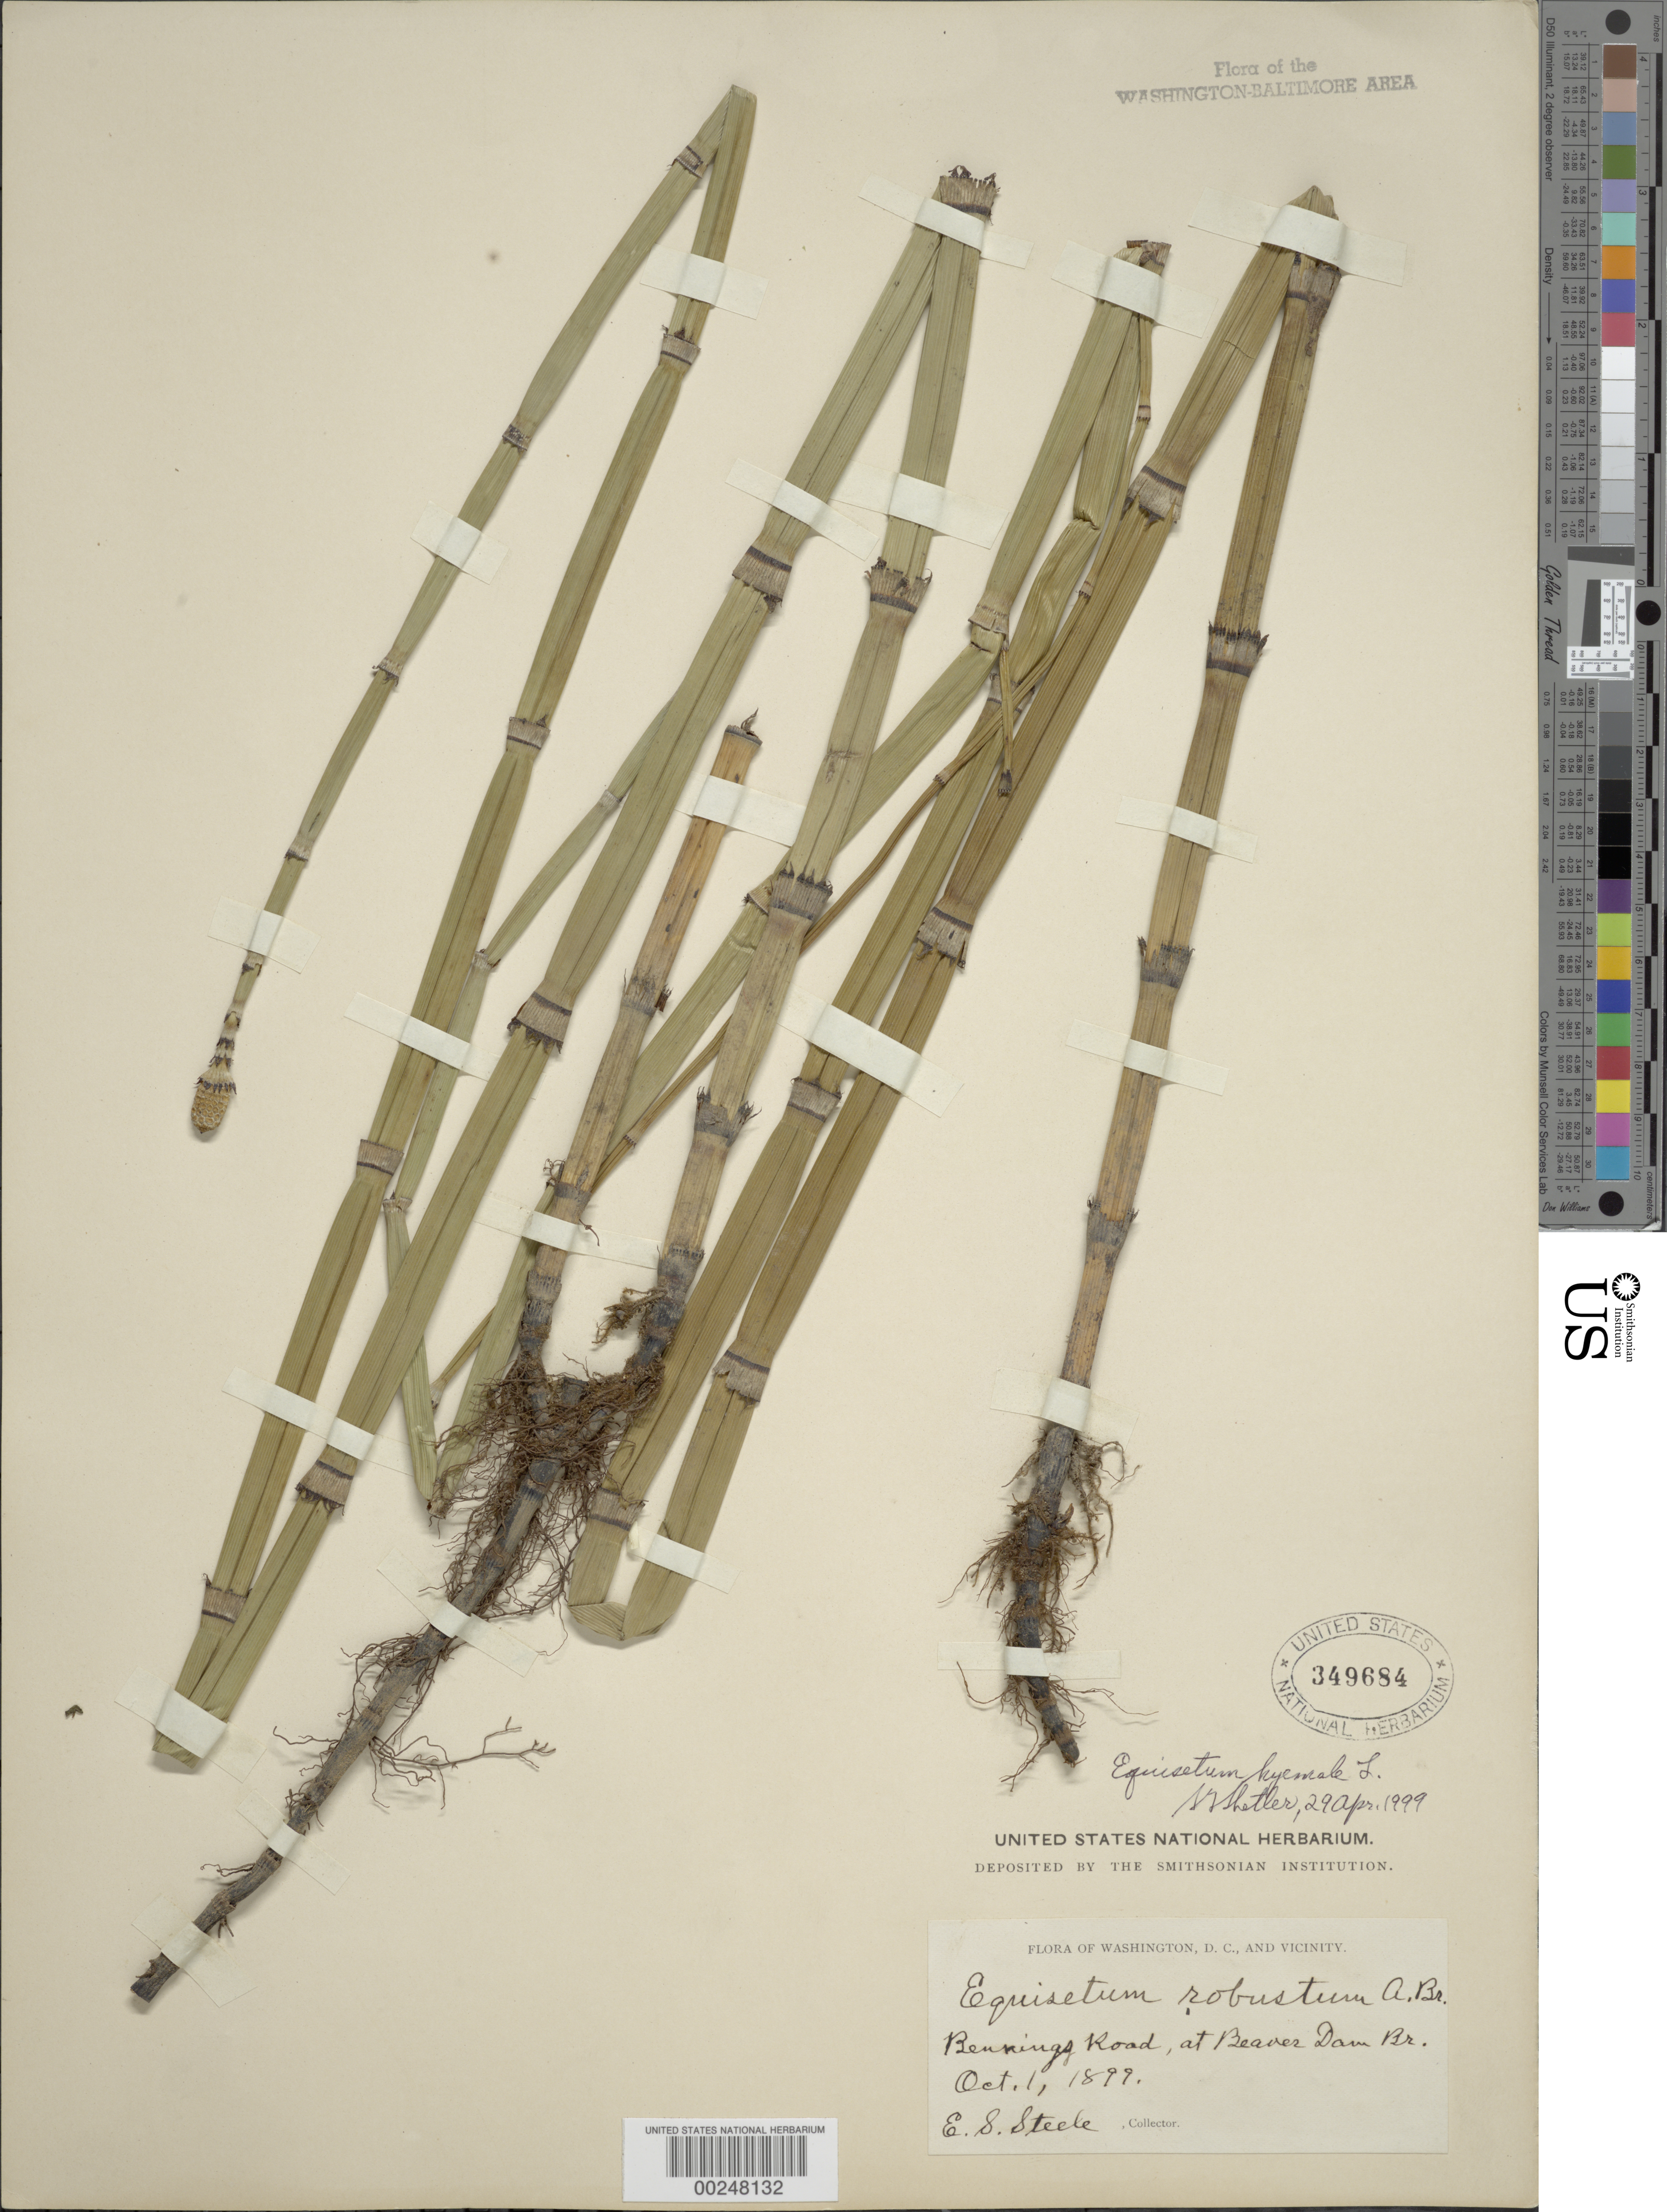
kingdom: Plantae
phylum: Tracheophyta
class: Polypodiopsida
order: Equisetales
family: Equisetaceae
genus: Equisetum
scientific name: Equisetum fluviatile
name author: L.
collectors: E. Steele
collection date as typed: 01 Oct 1899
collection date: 1899-10-01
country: United States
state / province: District of Columbia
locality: Bennings Road at Beaver Dam Bridge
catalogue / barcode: US 349684